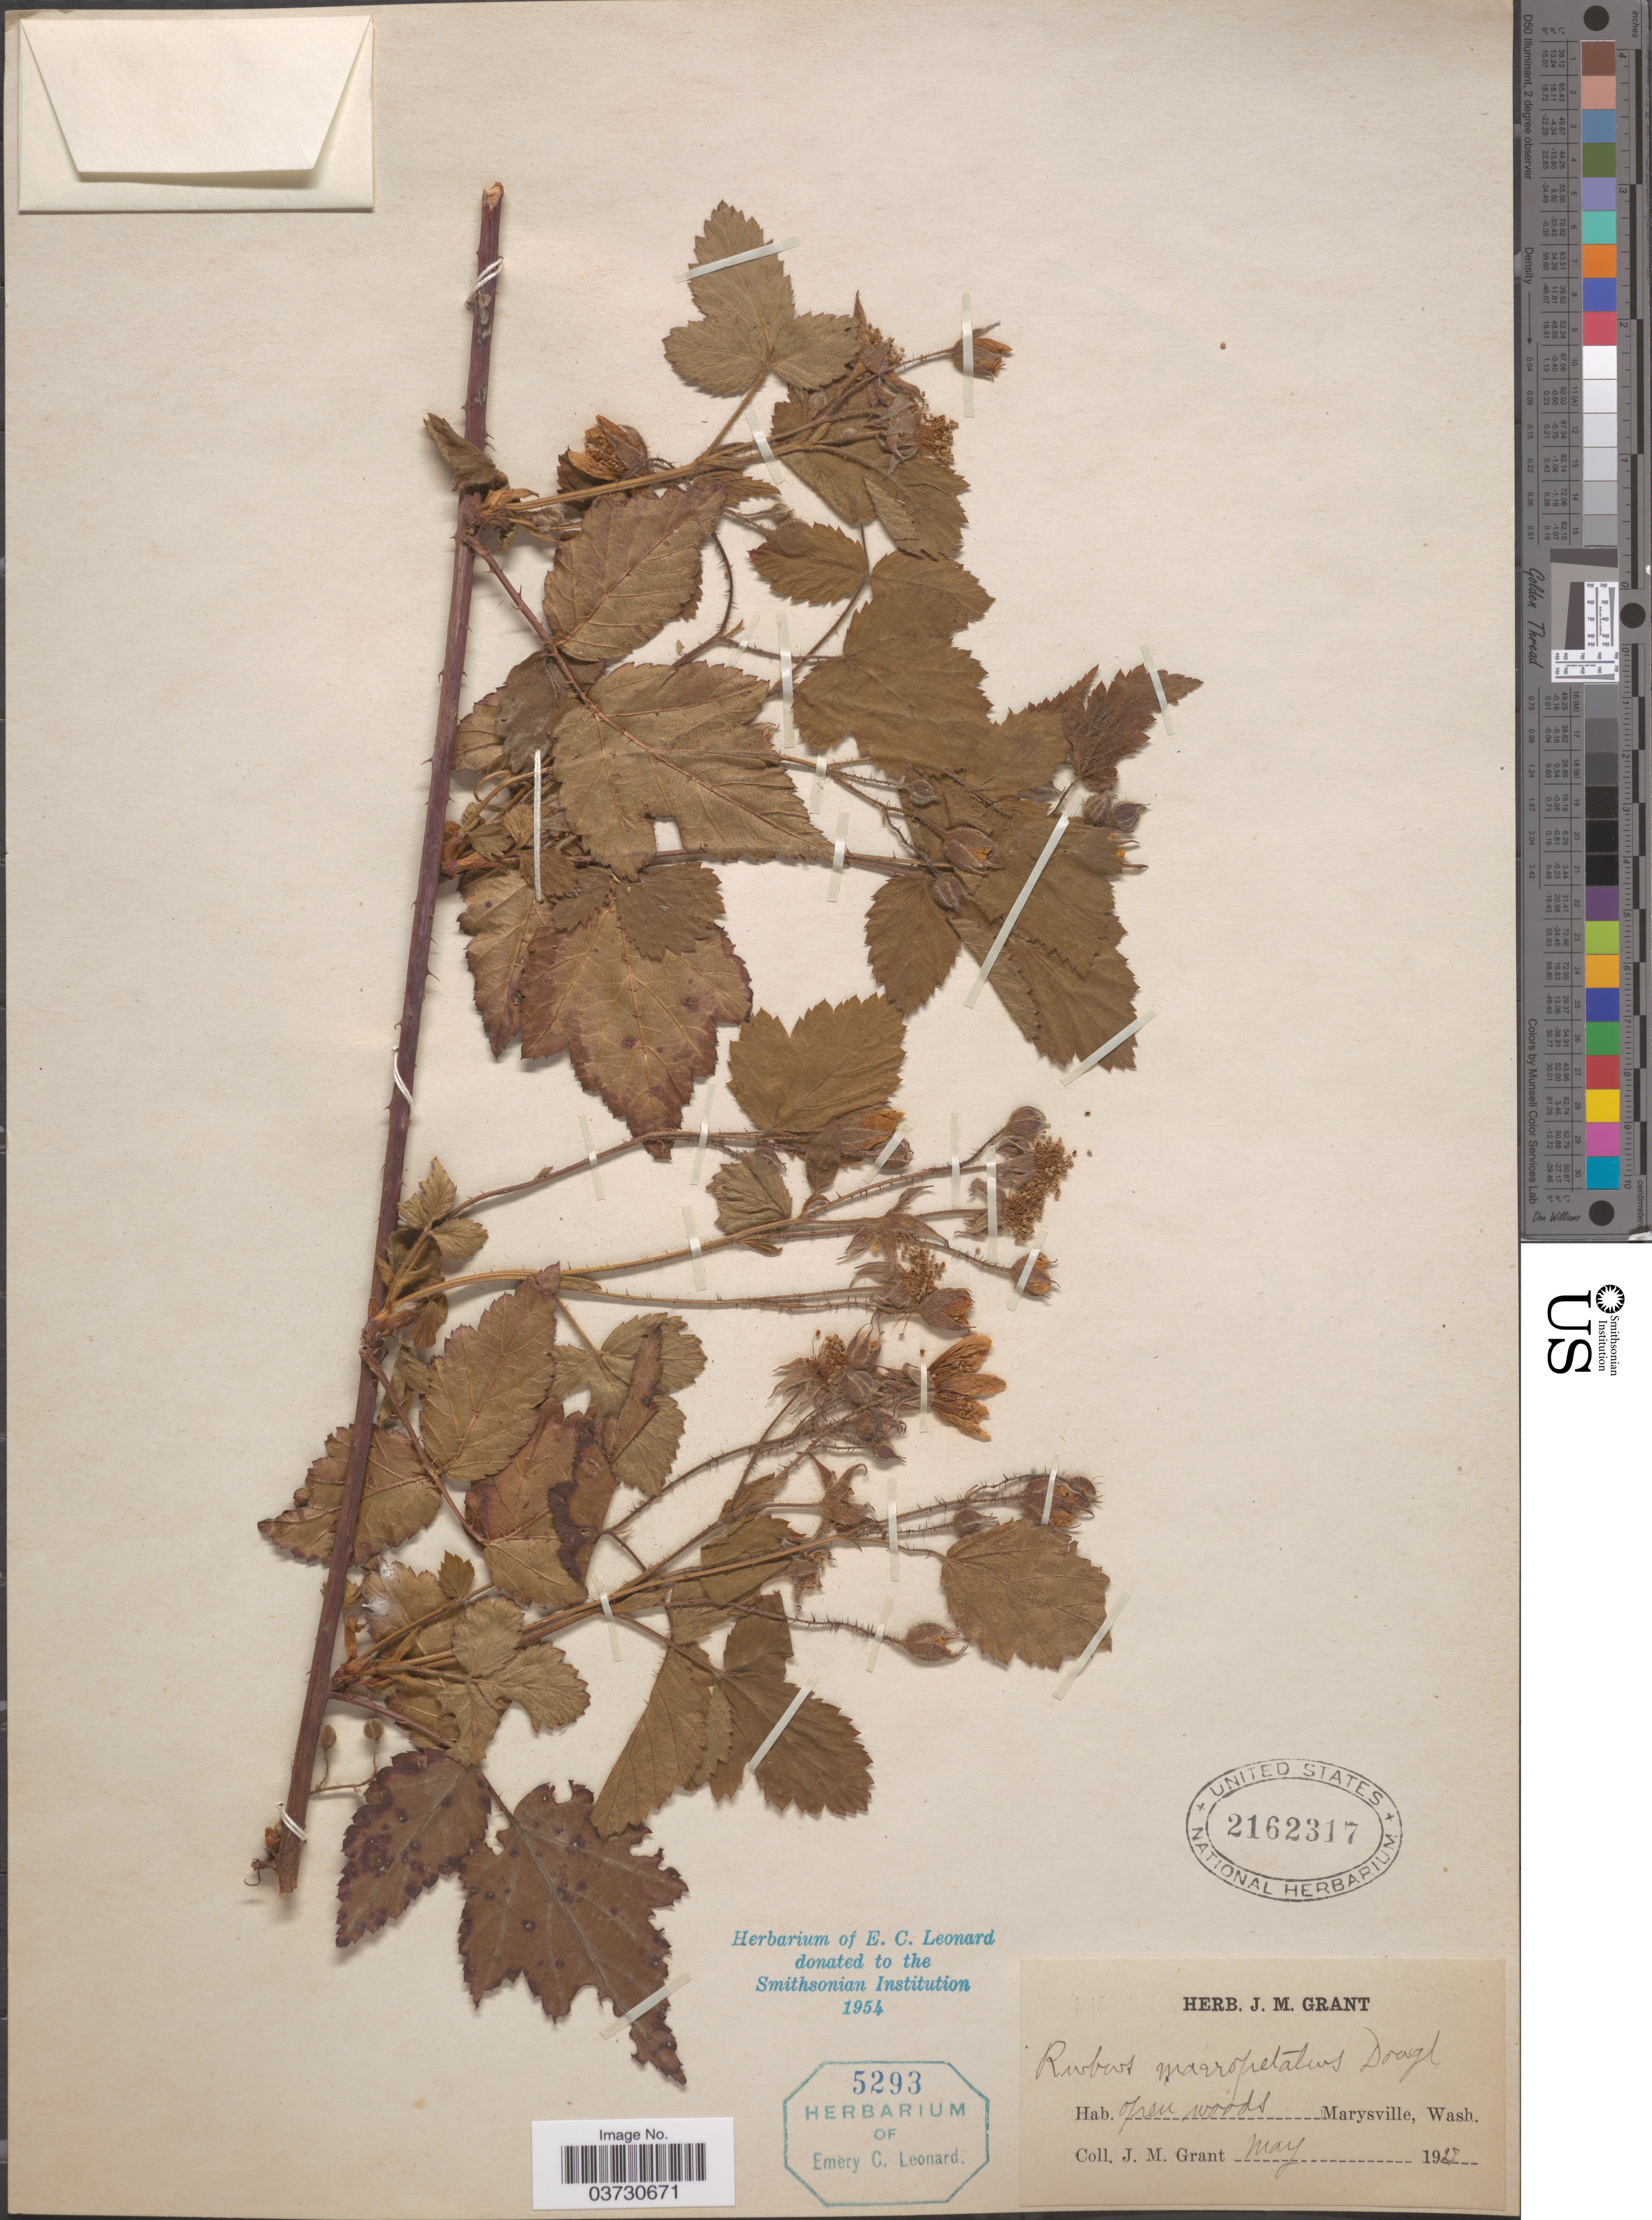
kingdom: Plantae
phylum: Tracheophyta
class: Magnoliopsida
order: Rosales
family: Rosaceae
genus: Rubus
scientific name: Rubus macropetalus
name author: Douglas ex Hook.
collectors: J. M. Grant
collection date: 1927-05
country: United States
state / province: Washington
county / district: Snohomish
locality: Marysville.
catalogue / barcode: US 2162317